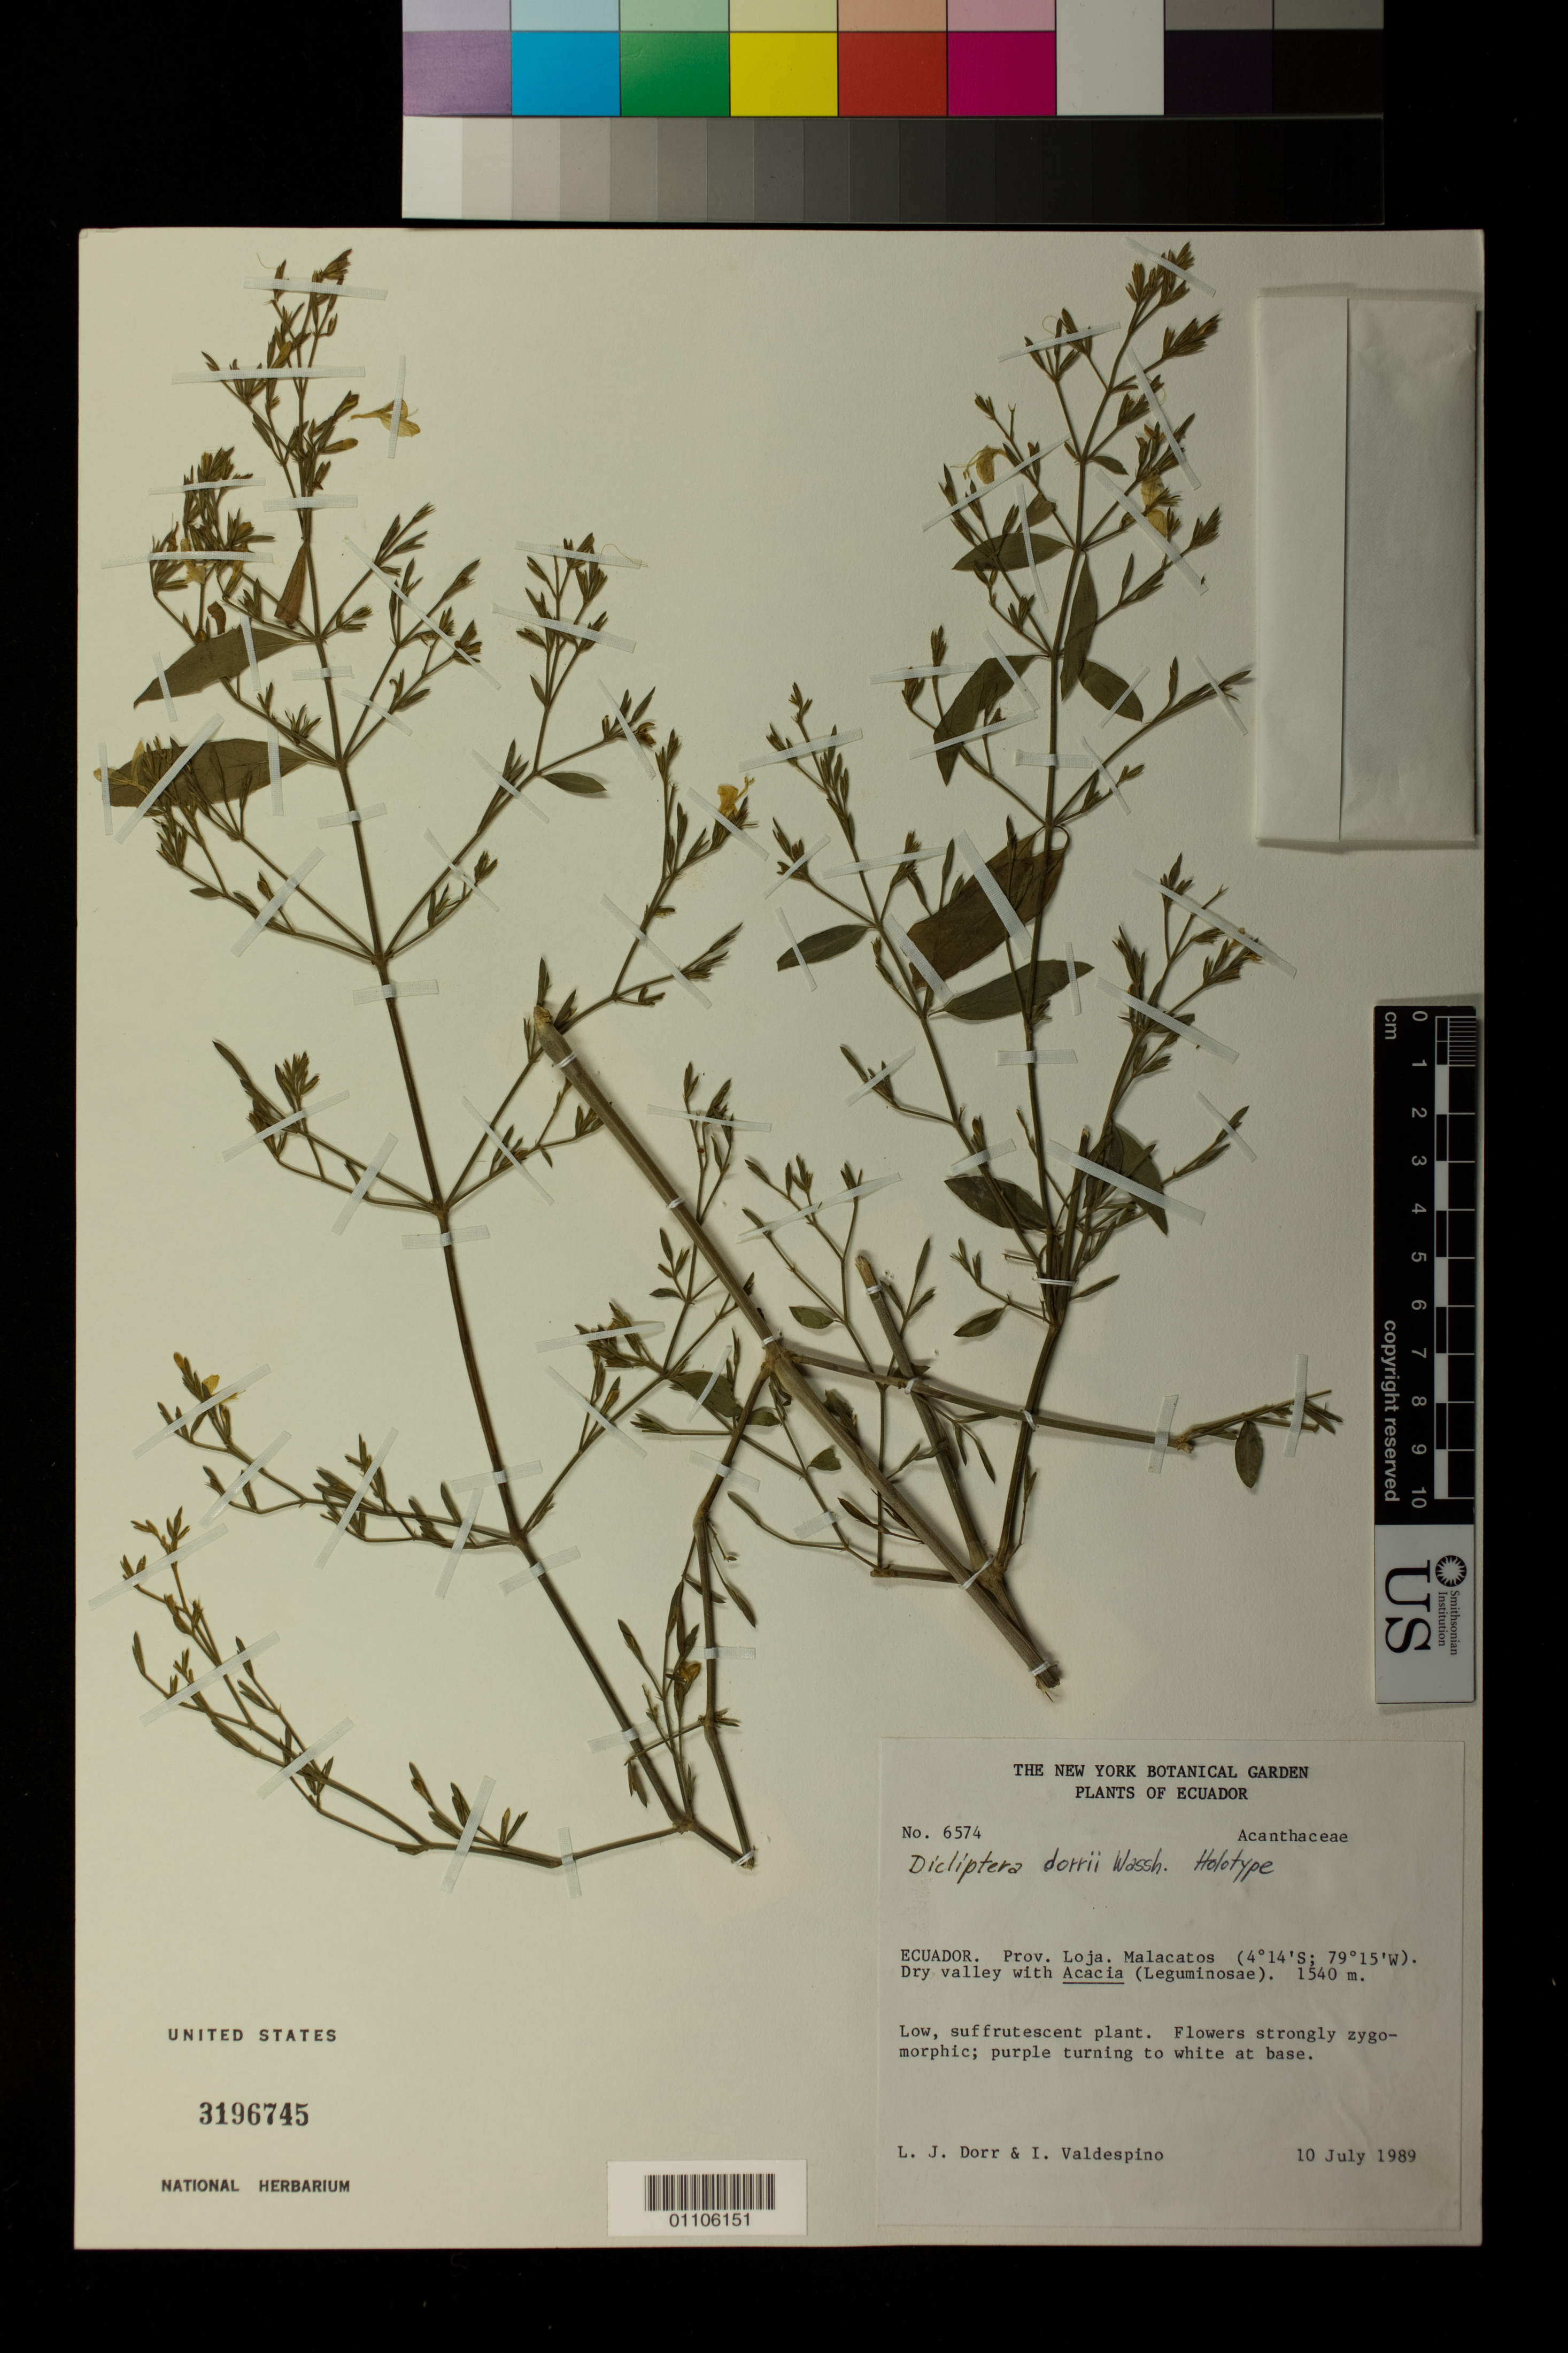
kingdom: Plantae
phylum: Tracheophyta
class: Magnoliopsida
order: Lamiales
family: Acanthaceae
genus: Dicliptera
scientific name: Dicliptera dorrii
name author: Wassh.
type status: Holotype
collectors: L. J. Dorr & I. A. Valdespino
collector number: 6574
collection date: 1989-07-10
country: Ecuador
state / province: Loja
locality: Prov. Loja. Malacatos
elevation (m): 1540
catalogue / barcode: US 3196745